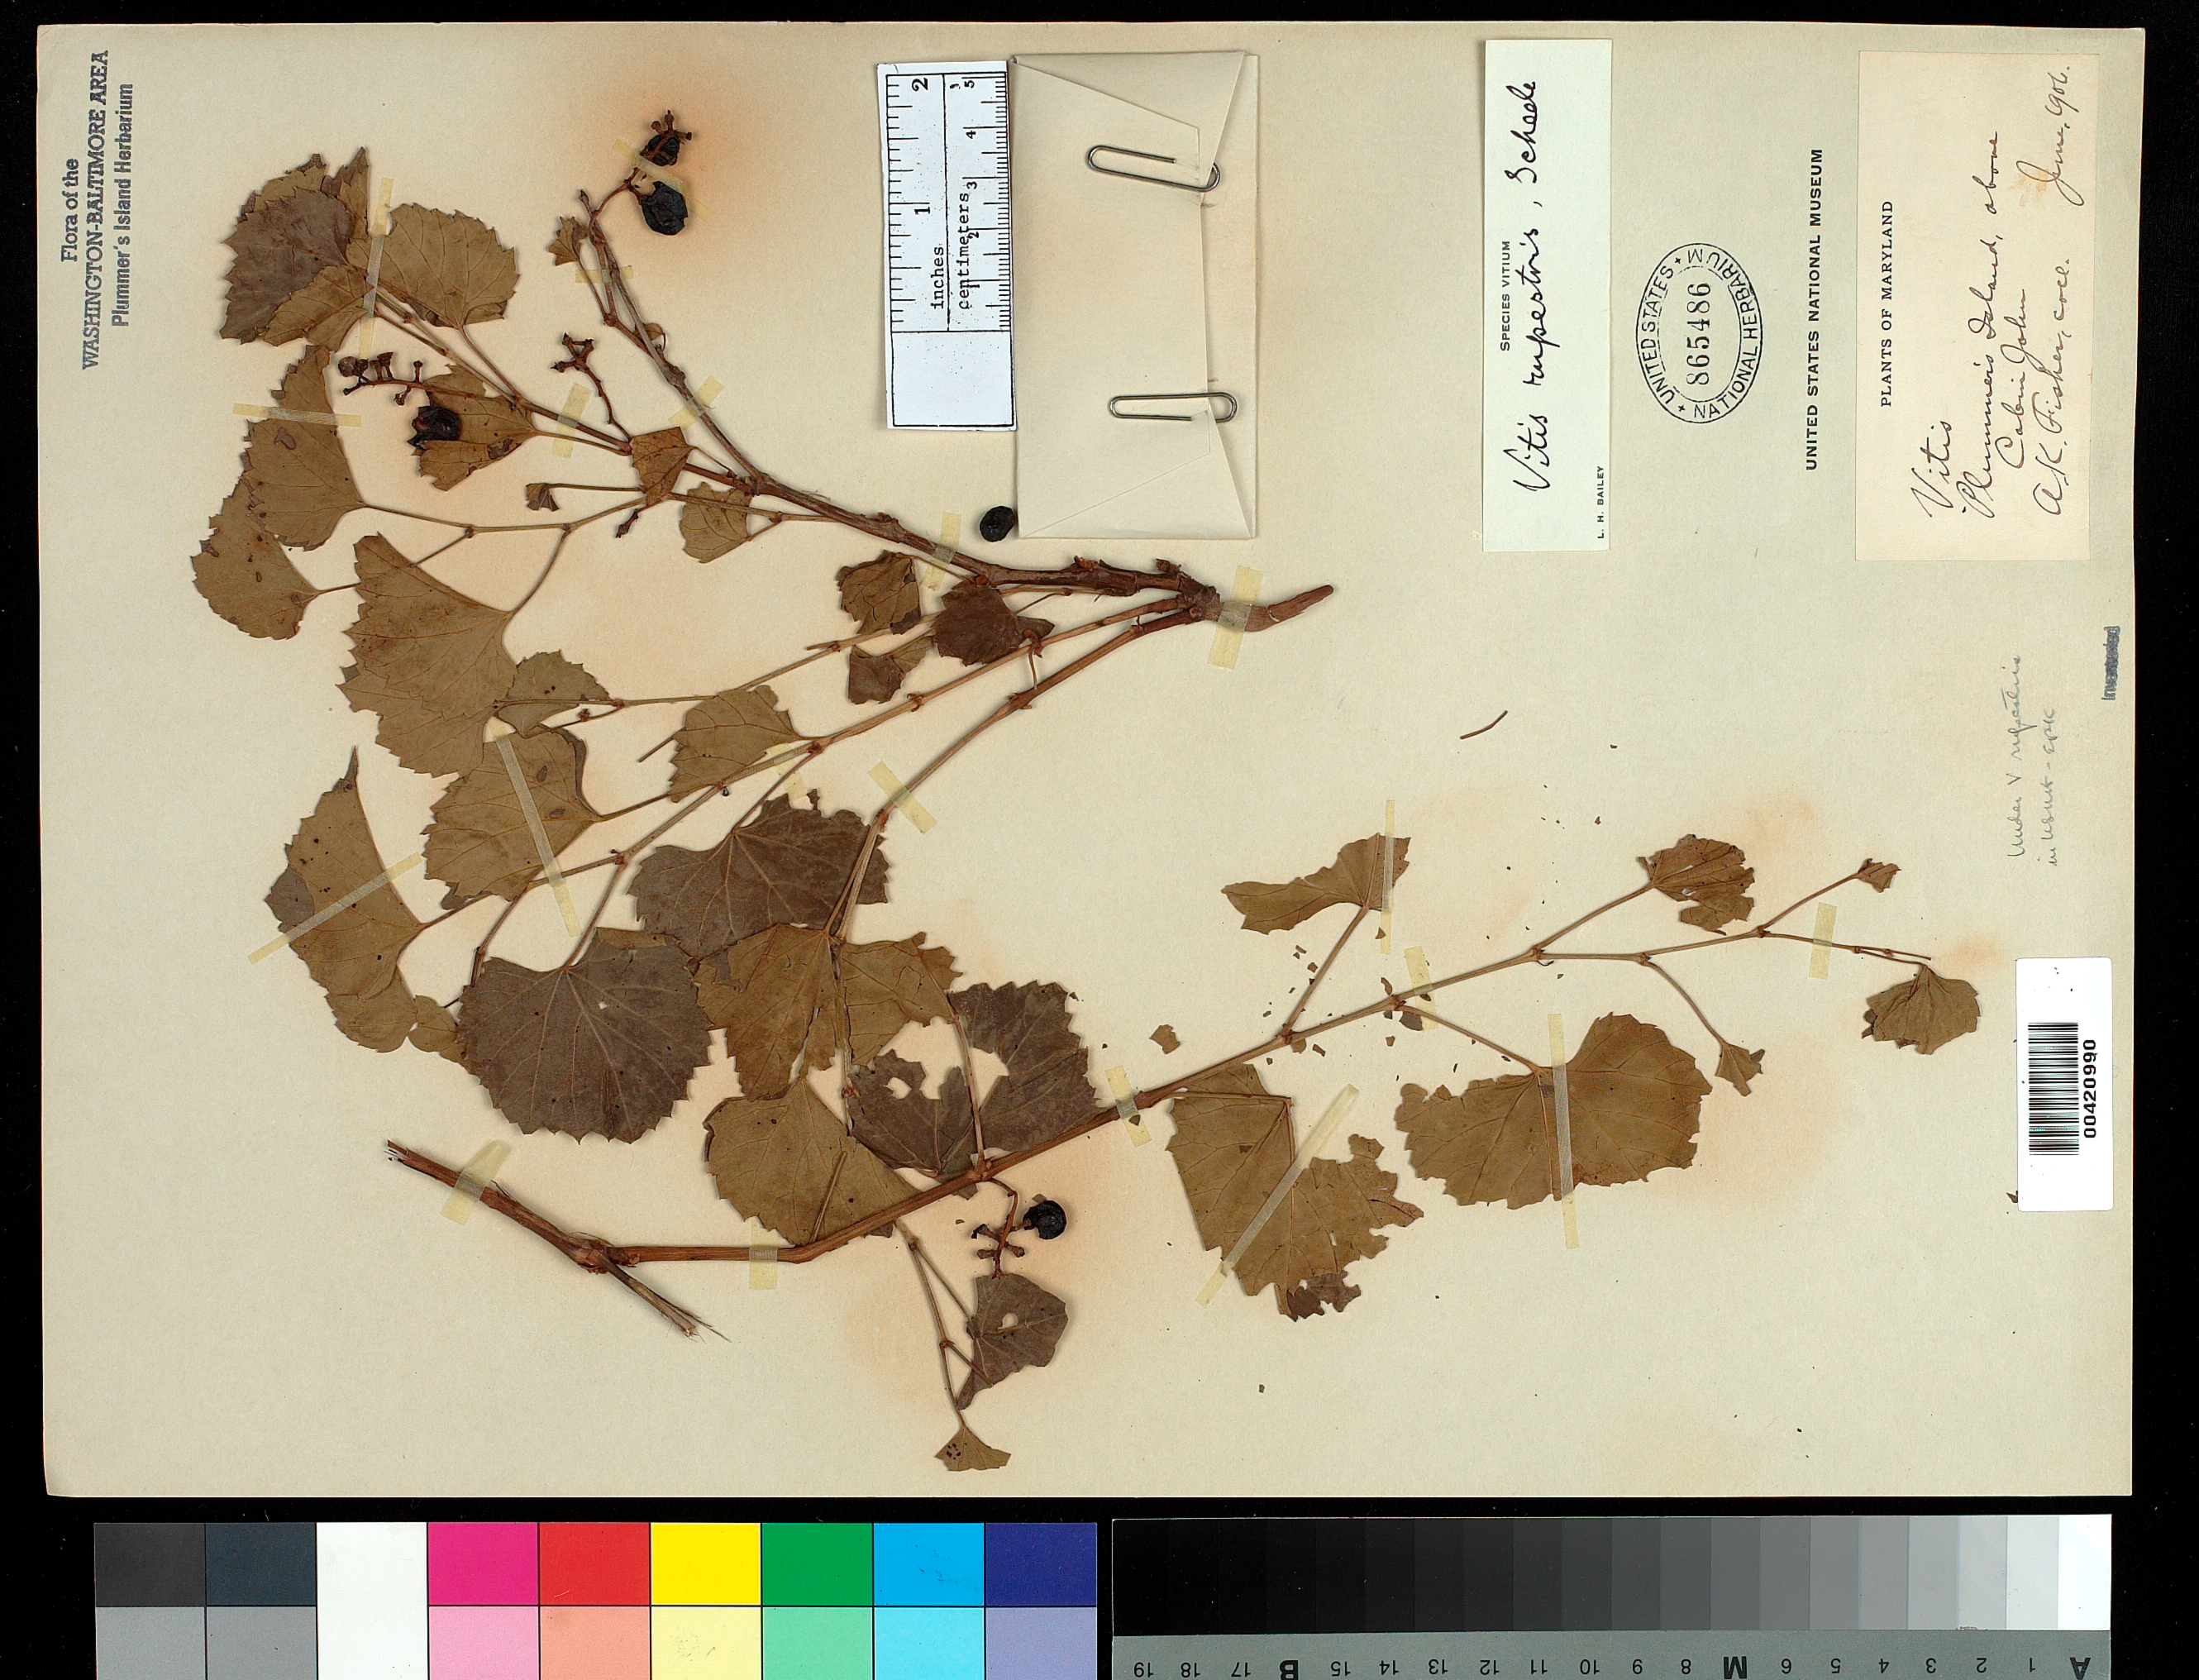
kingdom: Plantae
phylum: Tracheophyta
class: Magnoliopsida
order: Vitales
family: Vitaceae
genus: Vitis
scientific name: Vitis rupestris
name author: Scheele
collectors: A. K. Fisher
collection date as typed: Jun 1906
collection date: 1906-06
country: United States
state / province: Maryland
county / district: Montgomery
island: Plummers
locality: Plummer's Island, above Cabin John C. & O. Canal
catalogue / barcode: US 865486